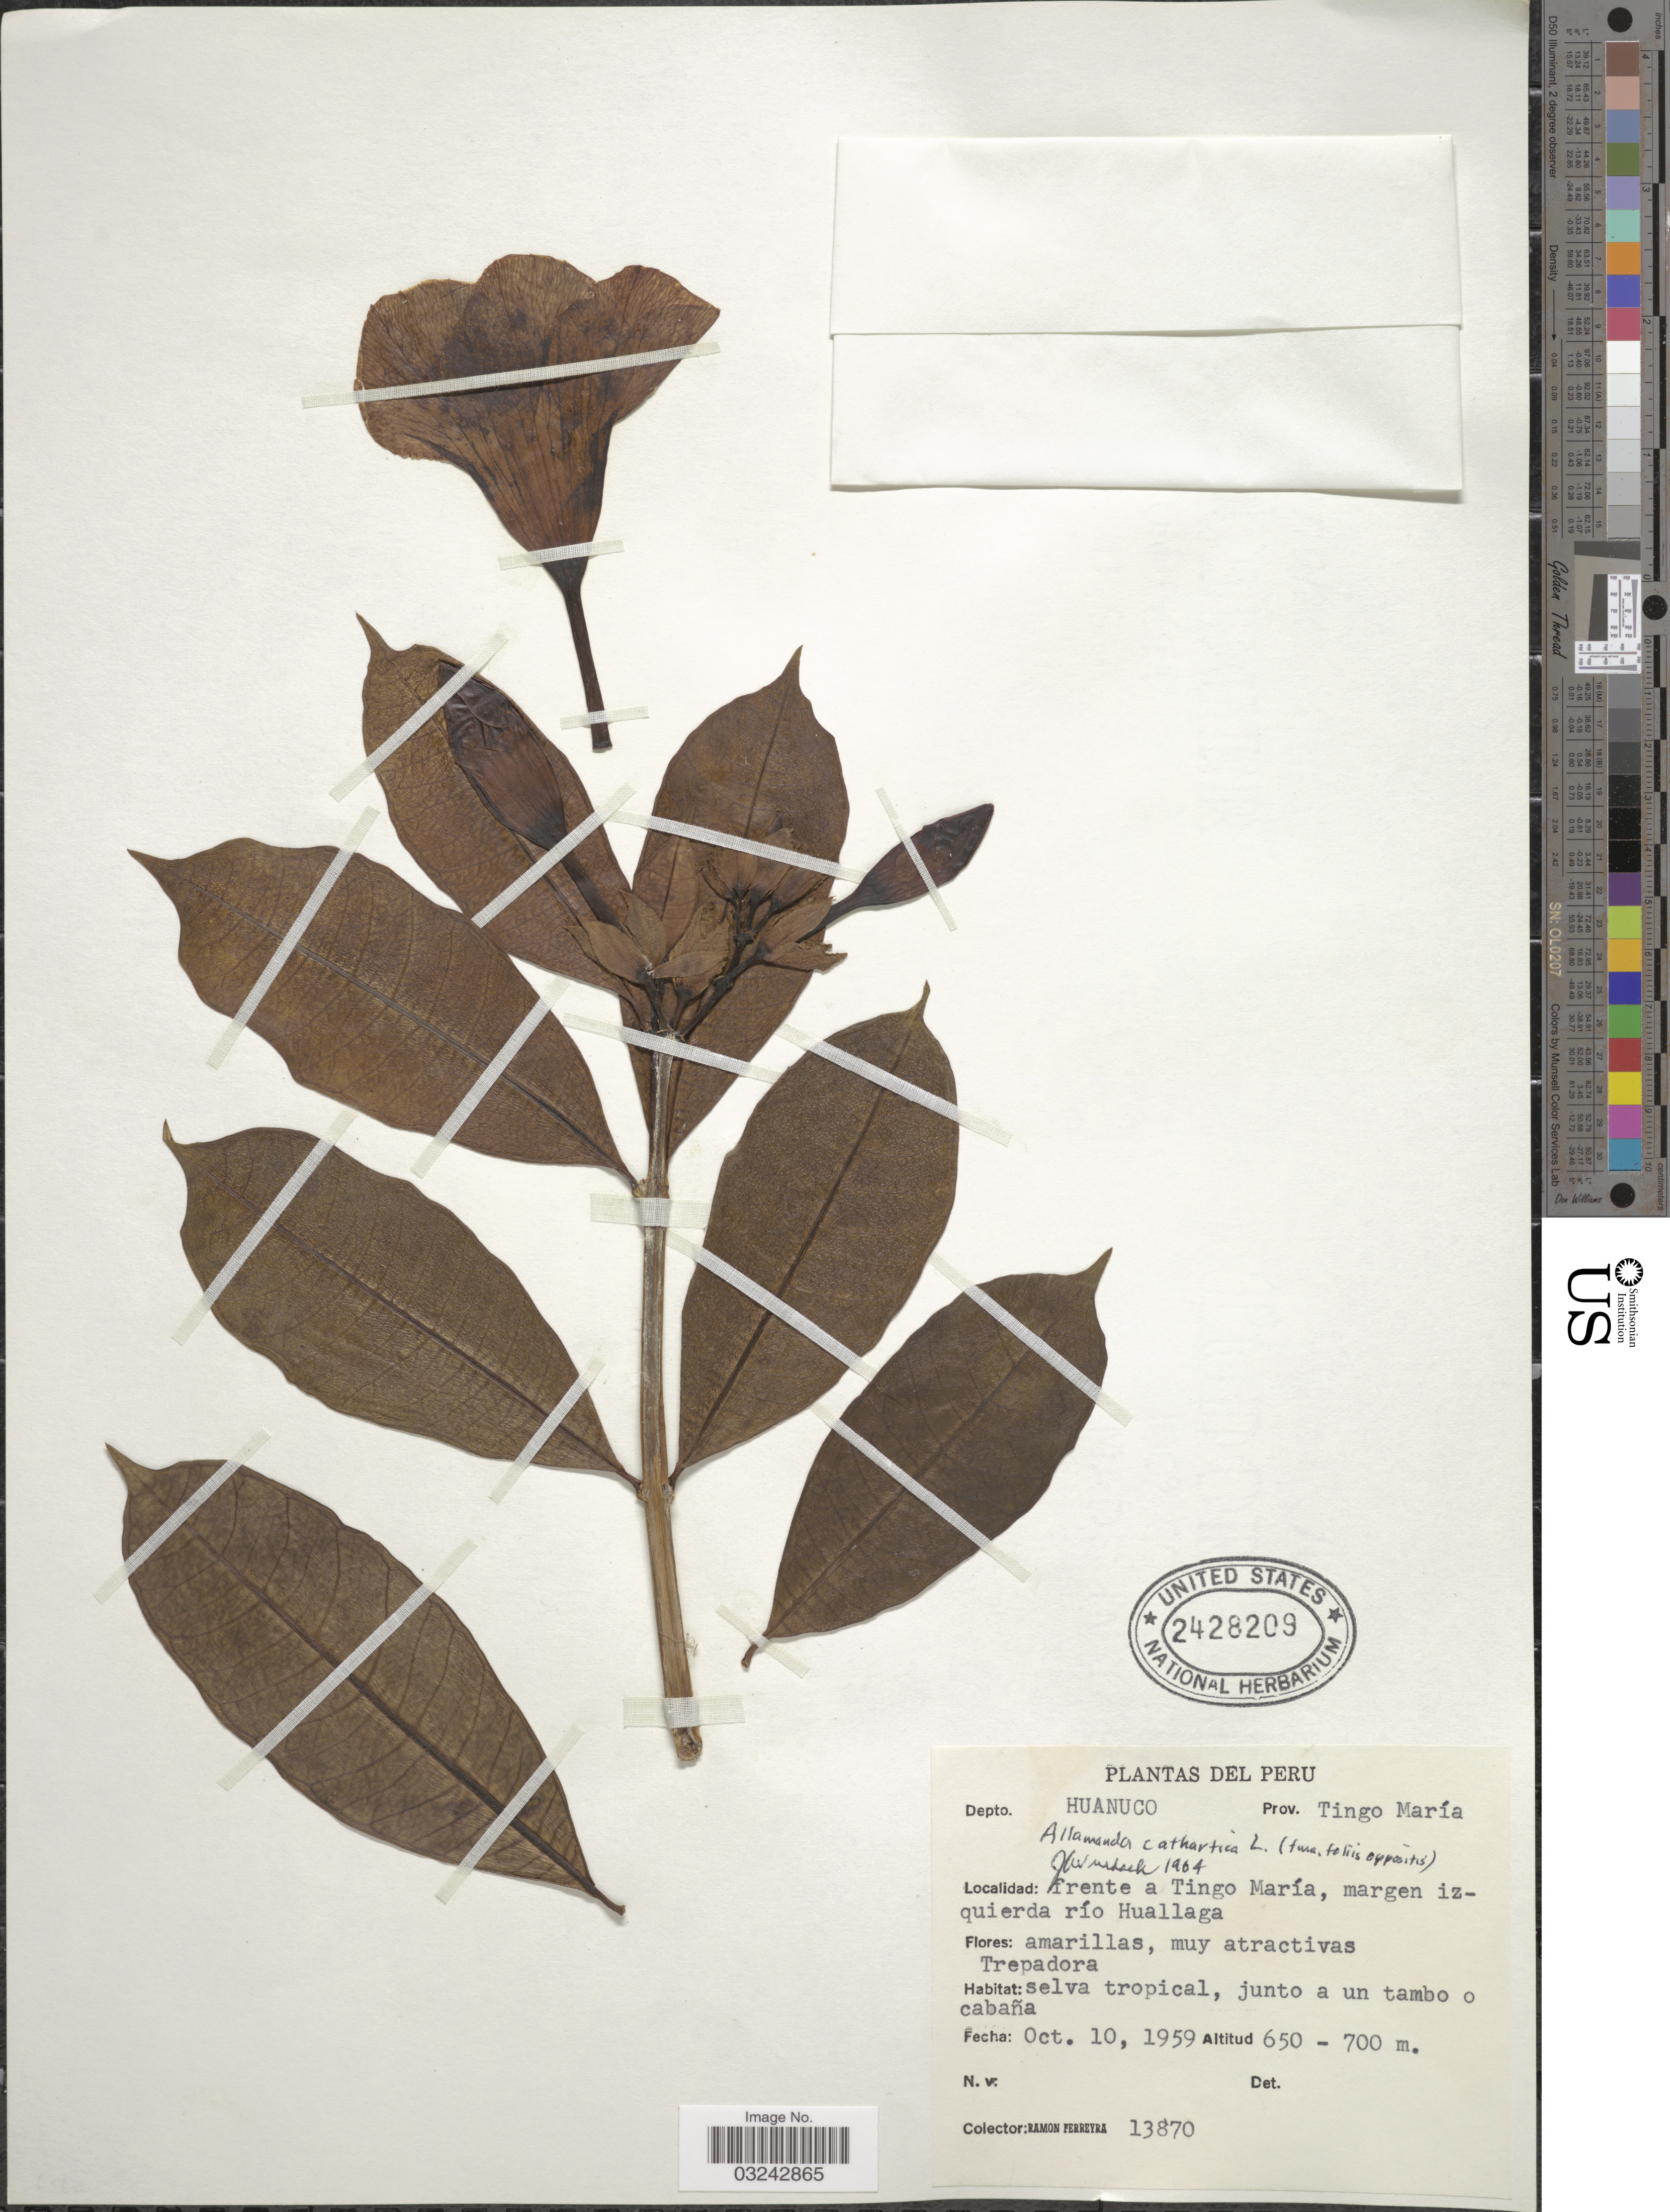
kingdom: Plantae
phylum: Tracheophyta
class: Magnoliopsida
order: Gentianales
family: Apocynaceae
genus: Allamanda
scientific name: Allamanda cathartica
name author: L.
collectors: R. A. Ferreyra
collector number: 13870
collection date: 1959-10-10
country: Peru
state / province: Huánuco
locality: Depto. Huanuco, Prov. Tingo María, frente a Tingo María, margen izquierda río Huallaga.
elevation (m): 650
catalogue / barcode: US 2428209